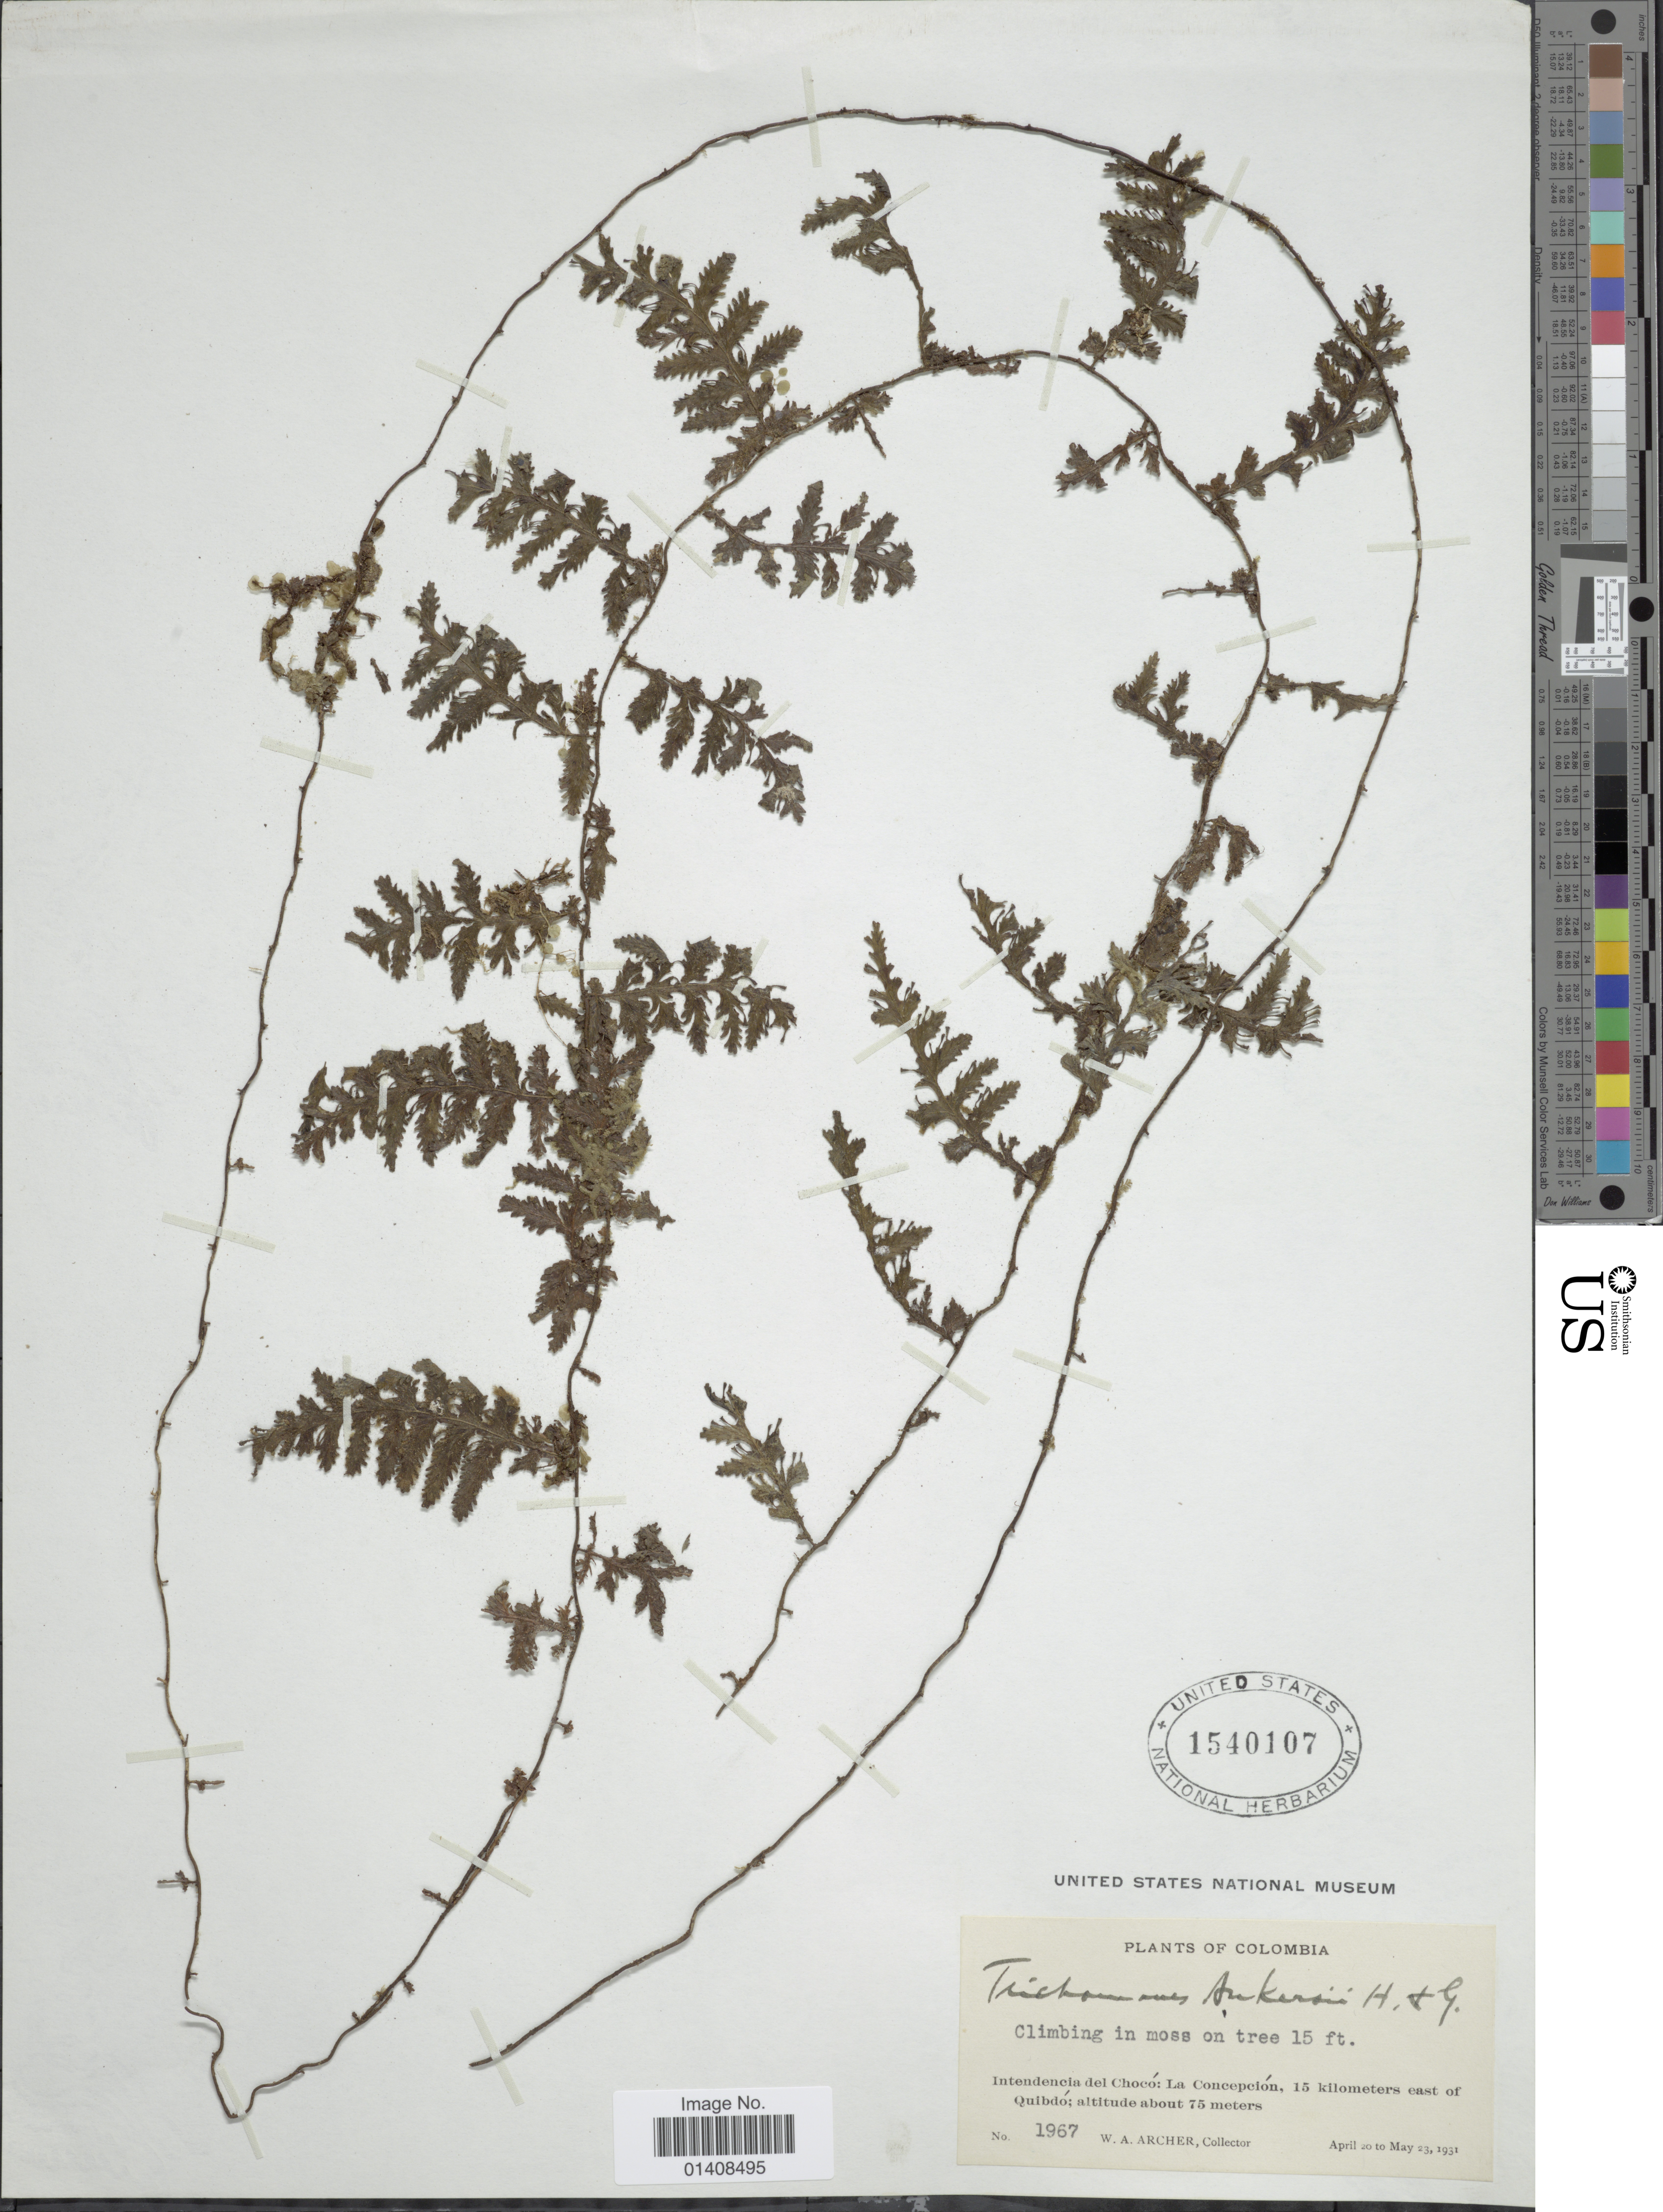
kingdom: Plantae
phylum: Tracheophyta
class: Polypodiopsida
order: Hymenophyllales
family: Hymenophyllaceae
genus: Trichomanes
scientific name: Trichomanes ankersii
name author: C. Parker ex Hook. & Grev.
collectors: W. A. Archer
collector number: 1967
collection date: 1931-04-20/1931-05-23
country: Colombia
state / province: Chocó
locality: Intendencia del Chocó: La Concepcion 15 kilometers east of Quibdo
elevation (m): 75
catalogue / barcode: US 1540107